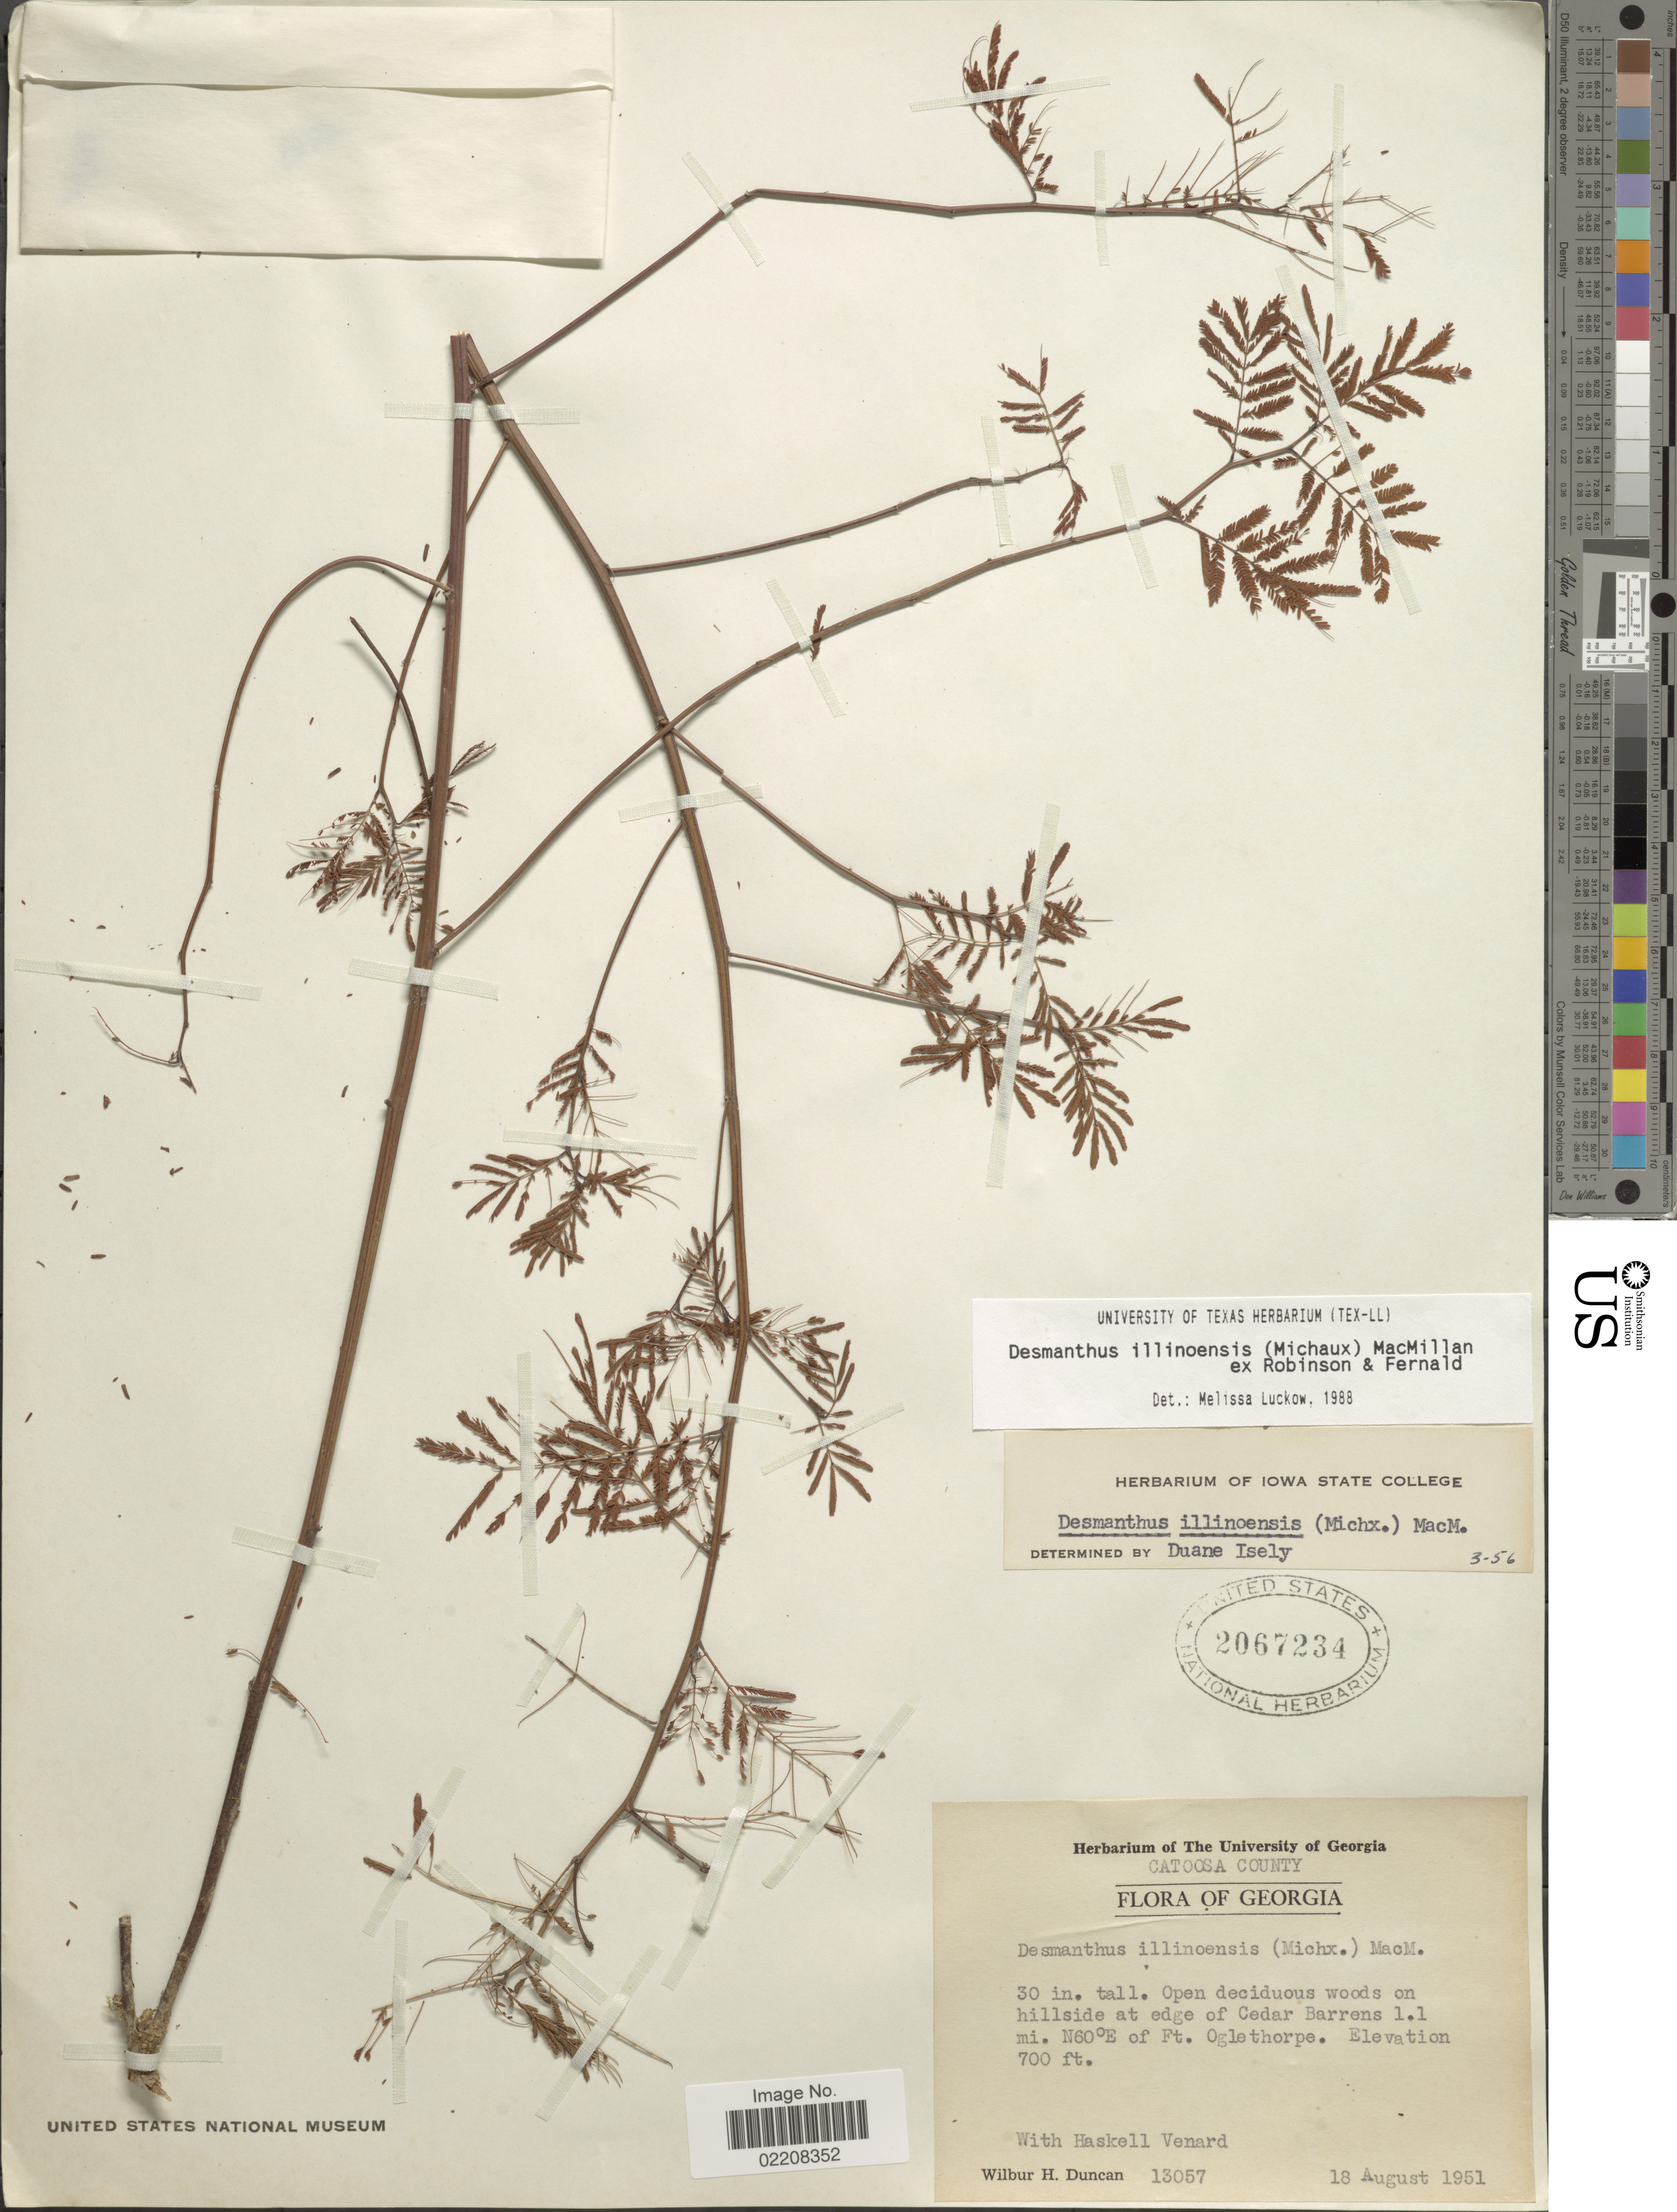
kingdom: Plantae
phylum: Tracheophyta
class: Magnoliopsida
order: Fabales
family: Fabaceae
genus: Desmanthus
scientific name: Desmanthus illinoensis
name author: (Michx.) MacMill.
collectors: W. H. Duncan & H. Venard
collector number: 13057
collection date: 1951-08-18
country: United States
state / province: Georgia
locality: Catoosa County. Open deciduous woods on hillside at edge of Cedar Barrens 1.1 mi. N60°E of Ft. Oglethorpe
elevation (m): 213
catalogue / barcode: US 2067234